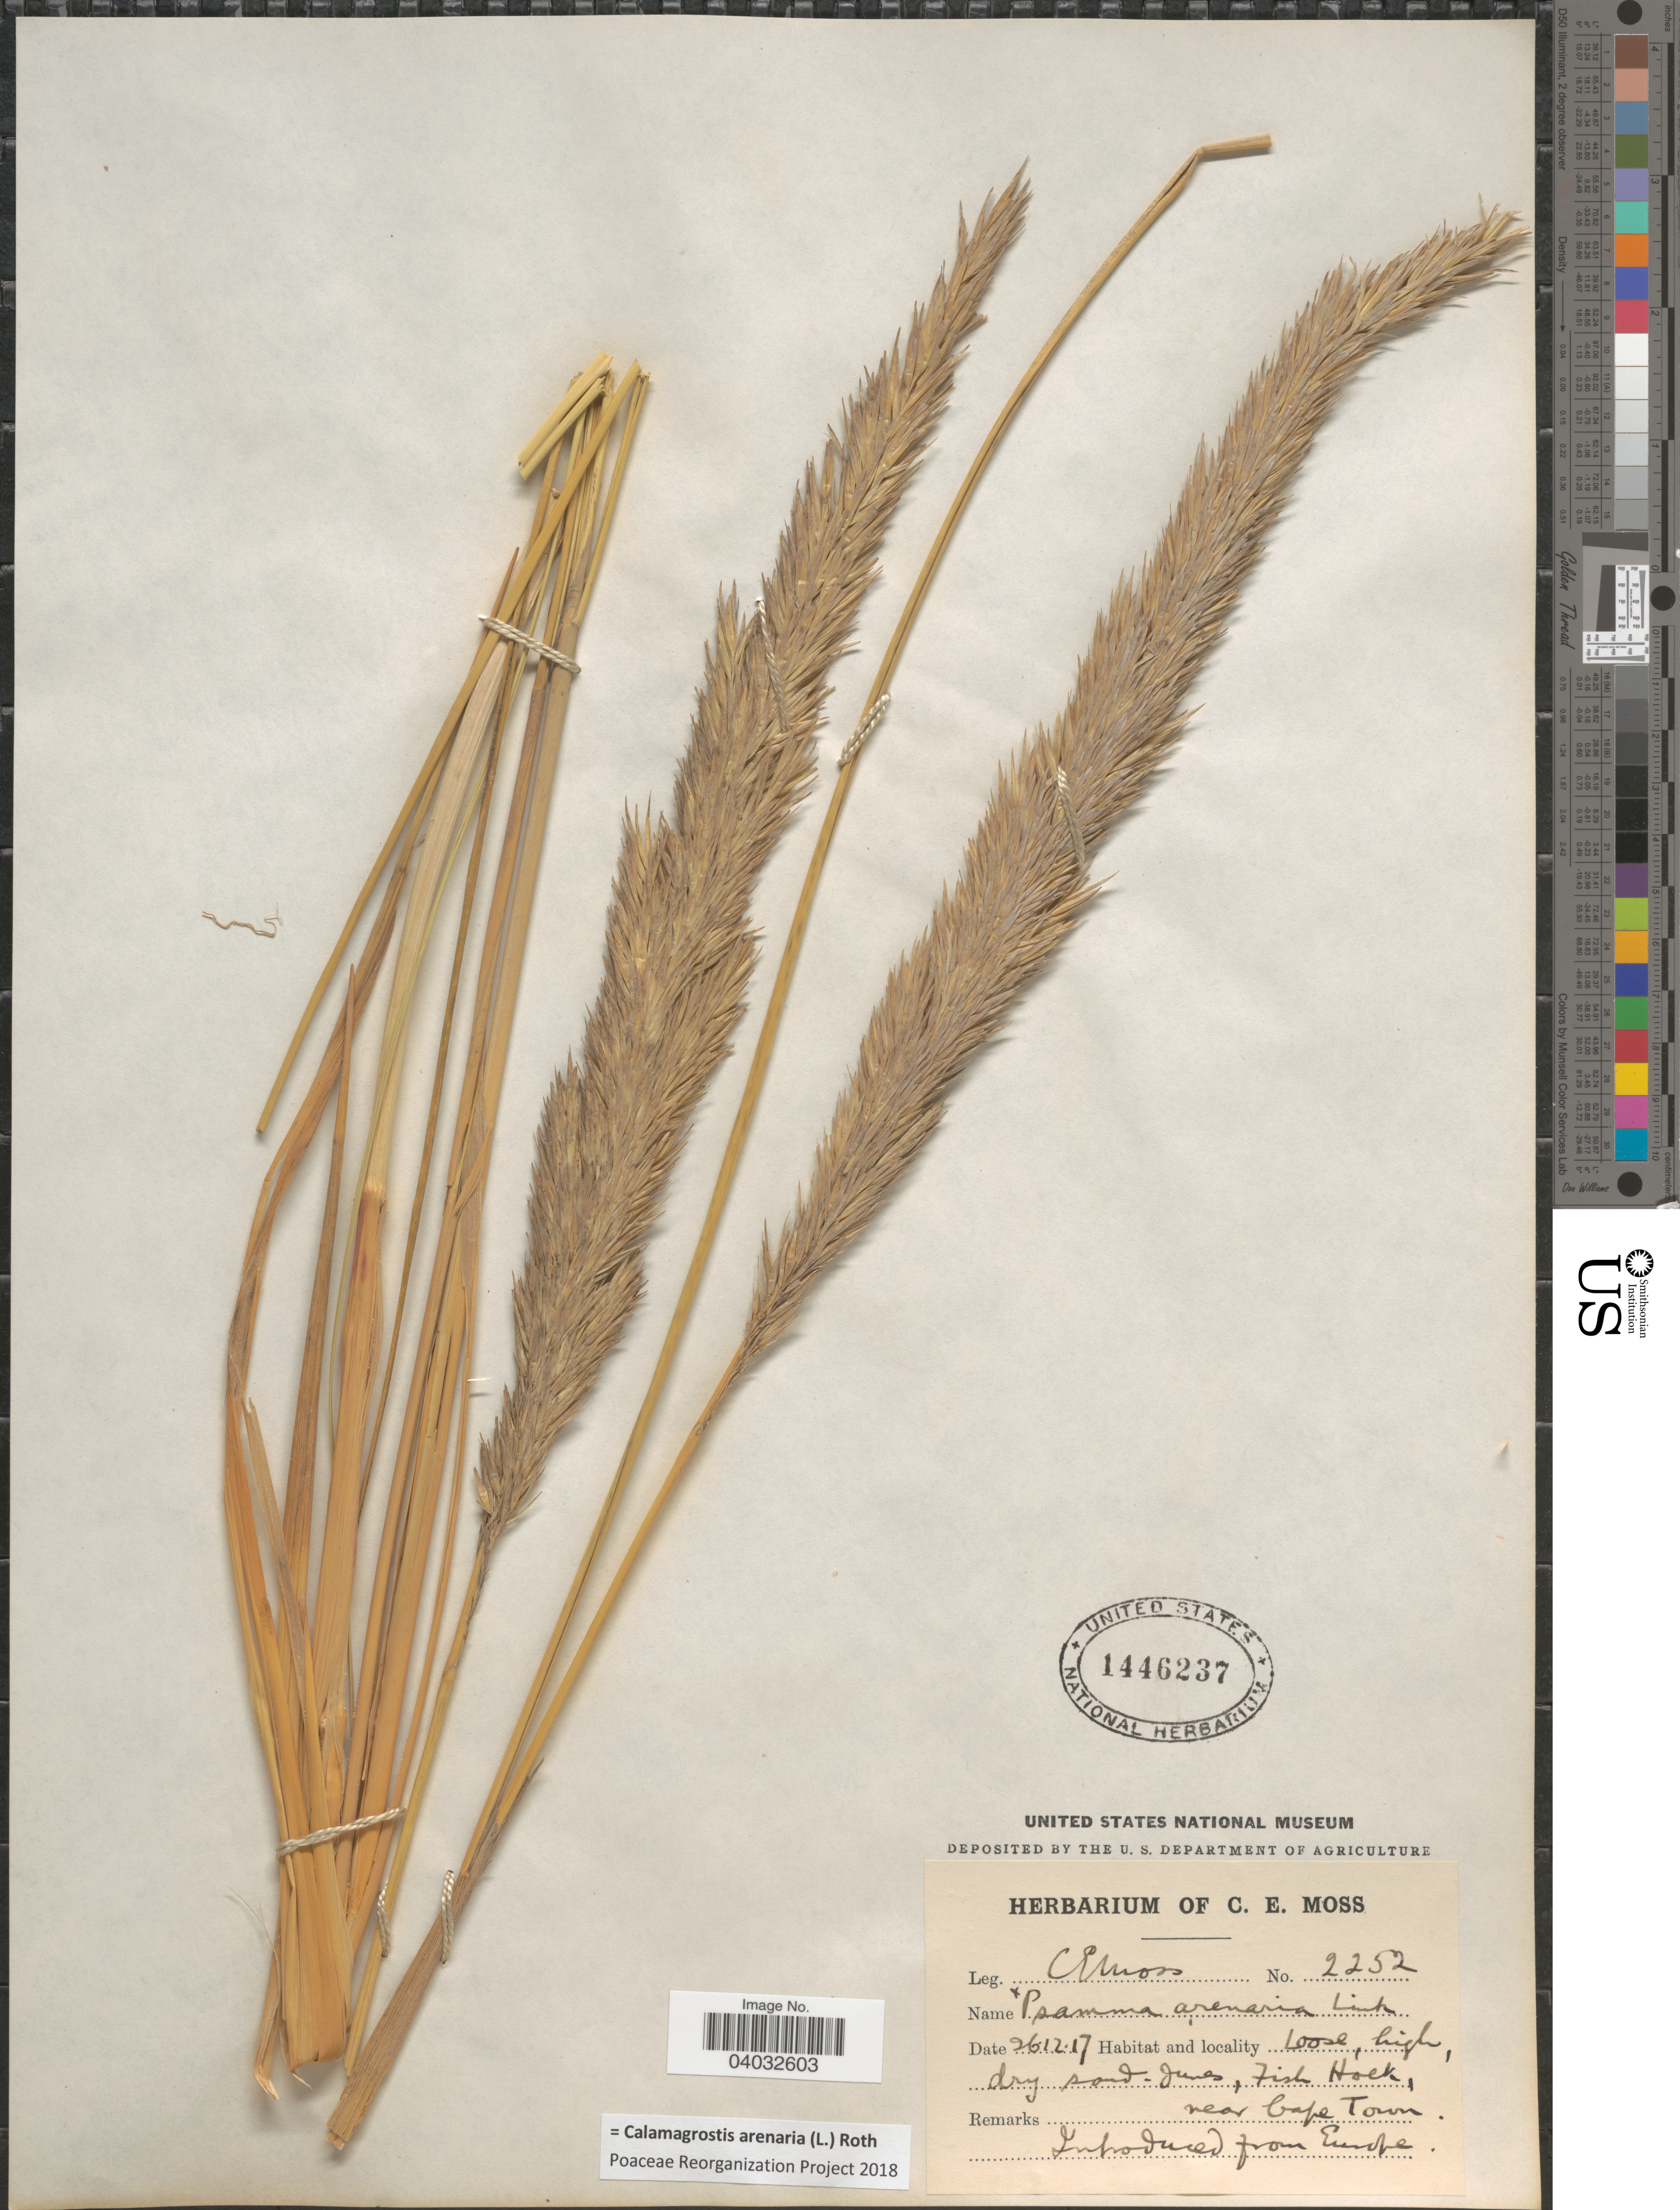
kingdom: Plantae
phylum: Tracheophyta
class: Liliopsida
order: Poales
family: Poaceae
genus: Calamagrostis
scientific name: Calamagrostis arenaria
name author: (L.) Roth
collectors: C. E. Moss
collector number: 2252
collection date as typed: Transcribed d/m/y: 26/12/17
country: South Africa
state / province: Western Cape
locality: Fish Hook, near Cape Town.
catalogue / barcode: US 1446237